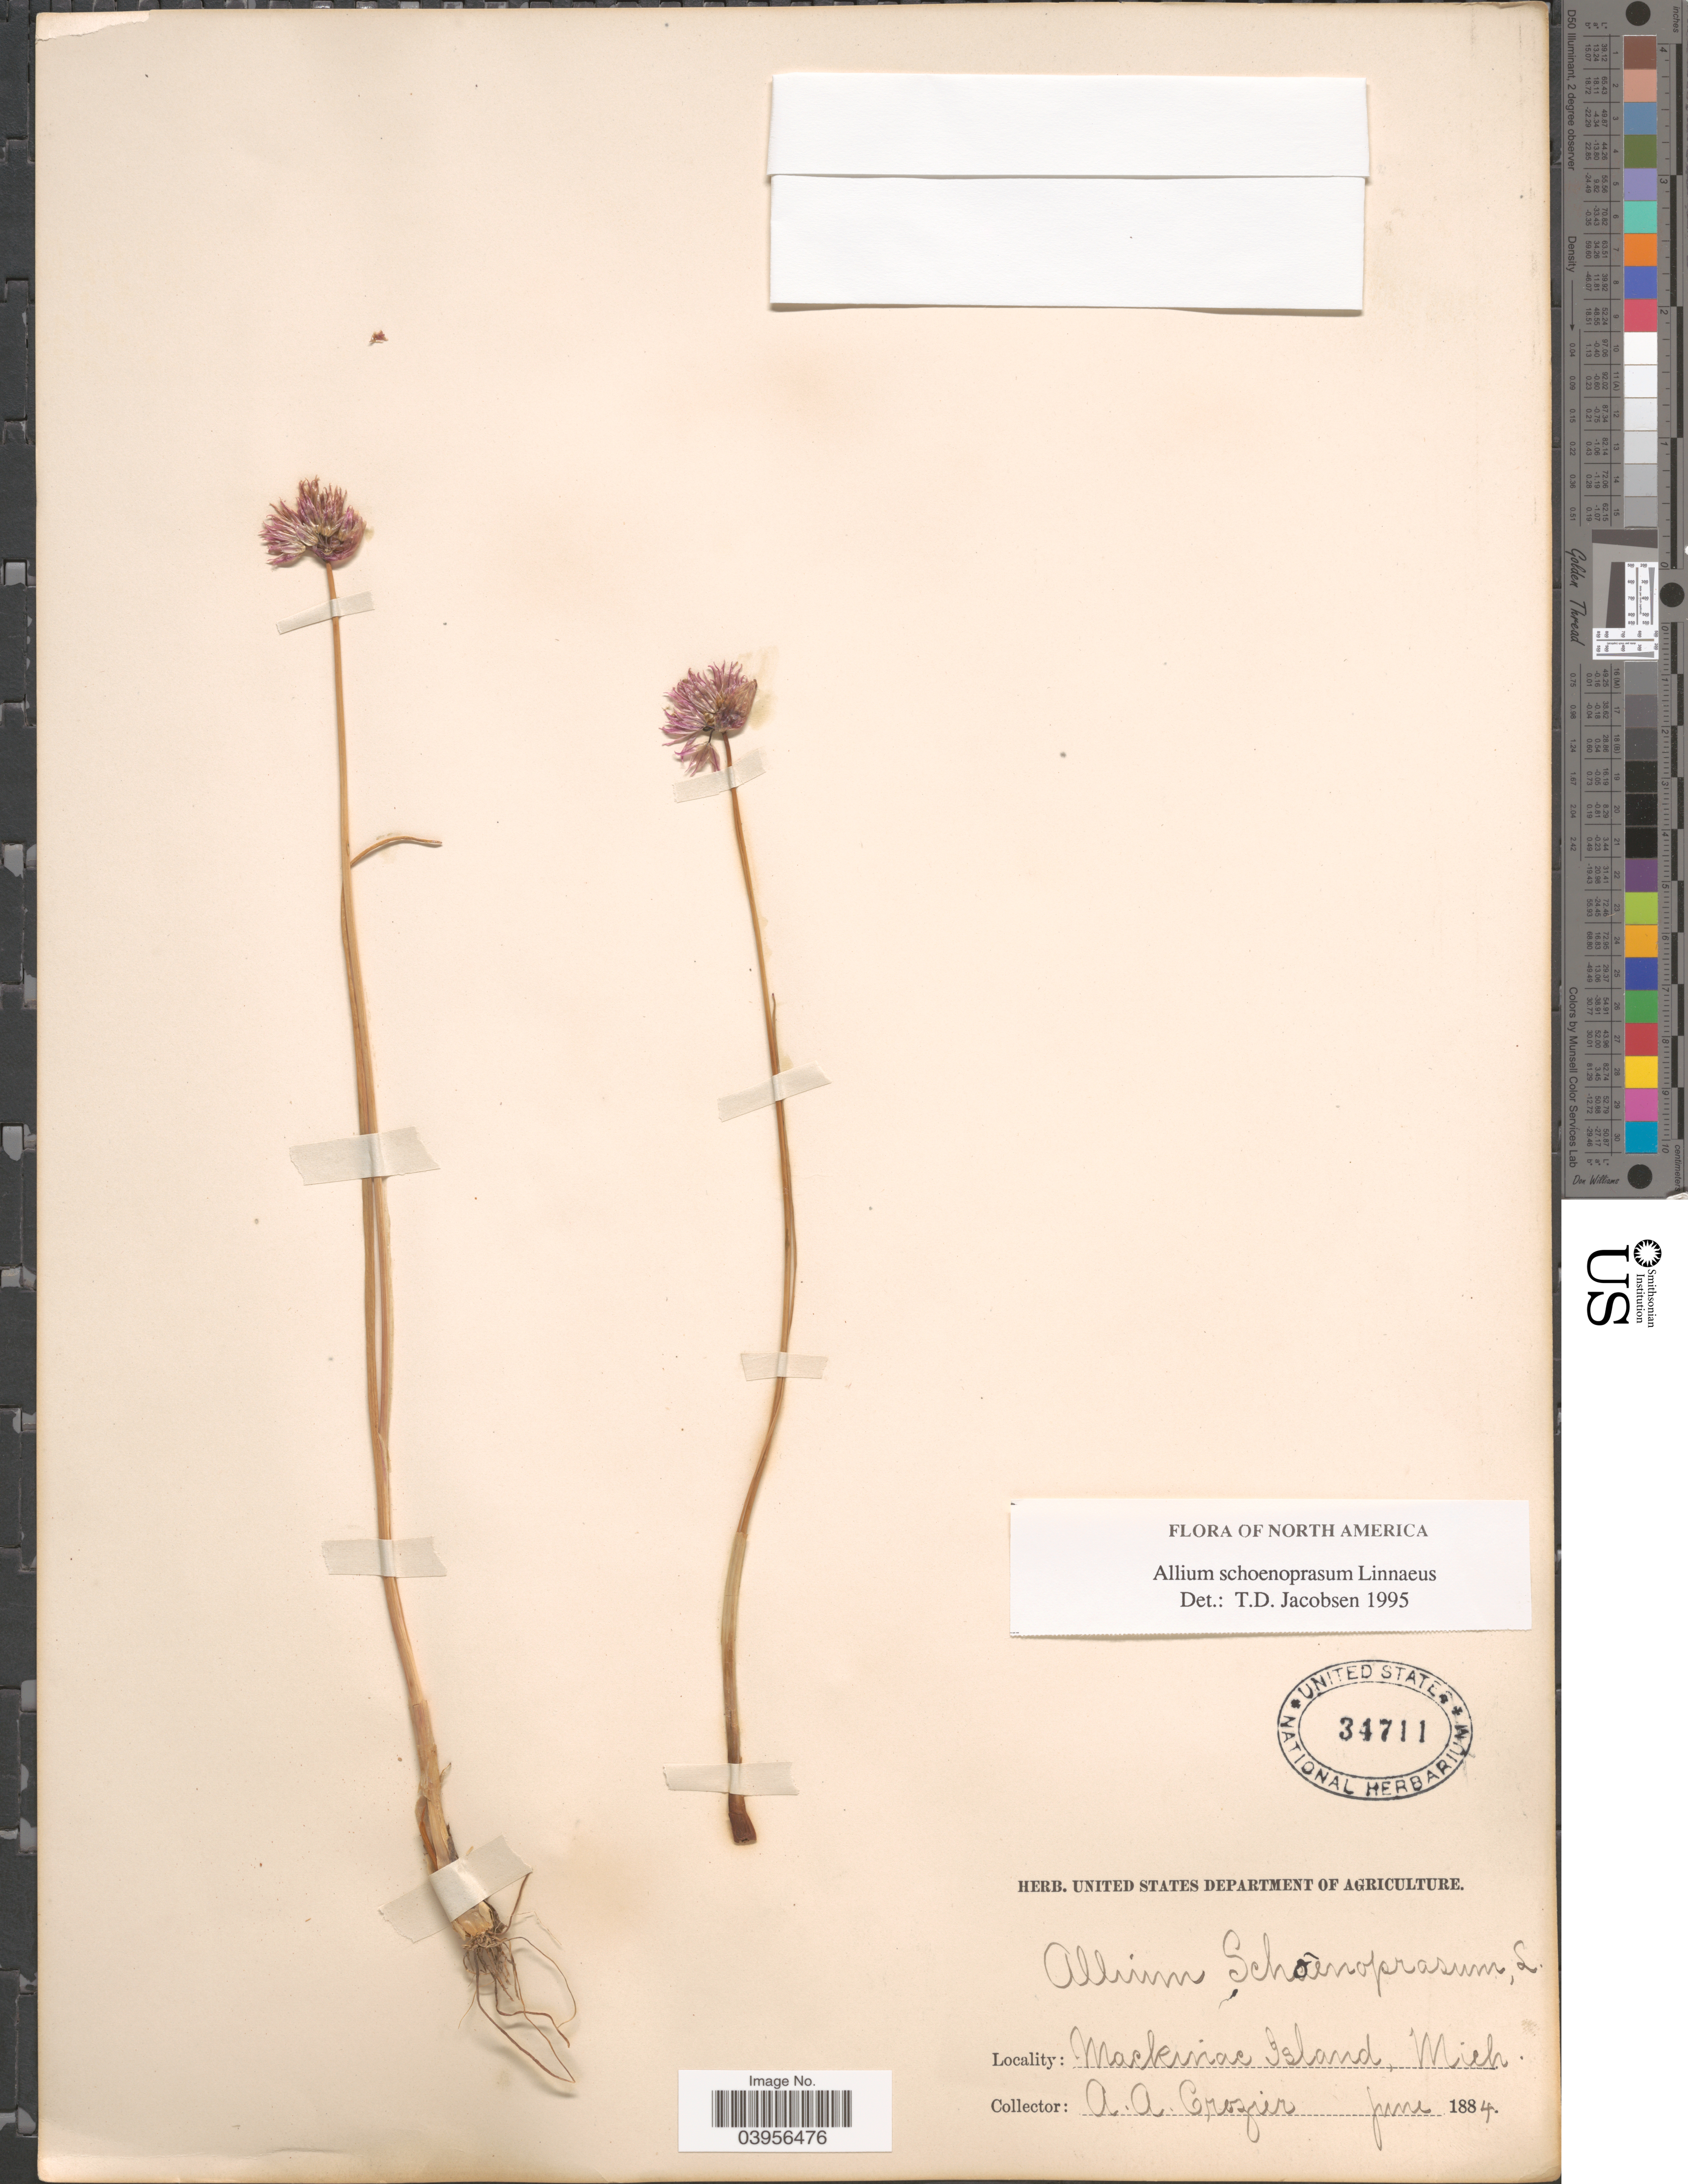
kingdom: Plantae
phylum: Tracheophyta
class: Liliopsida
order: Asparagales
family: Amaryllidaceae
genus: Allium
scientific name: Allium schoenoprasum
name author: L.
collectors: A. Crozier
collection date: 1884-06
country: United States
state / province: Michigan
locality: Mackinac Island.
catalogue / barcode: US 34711